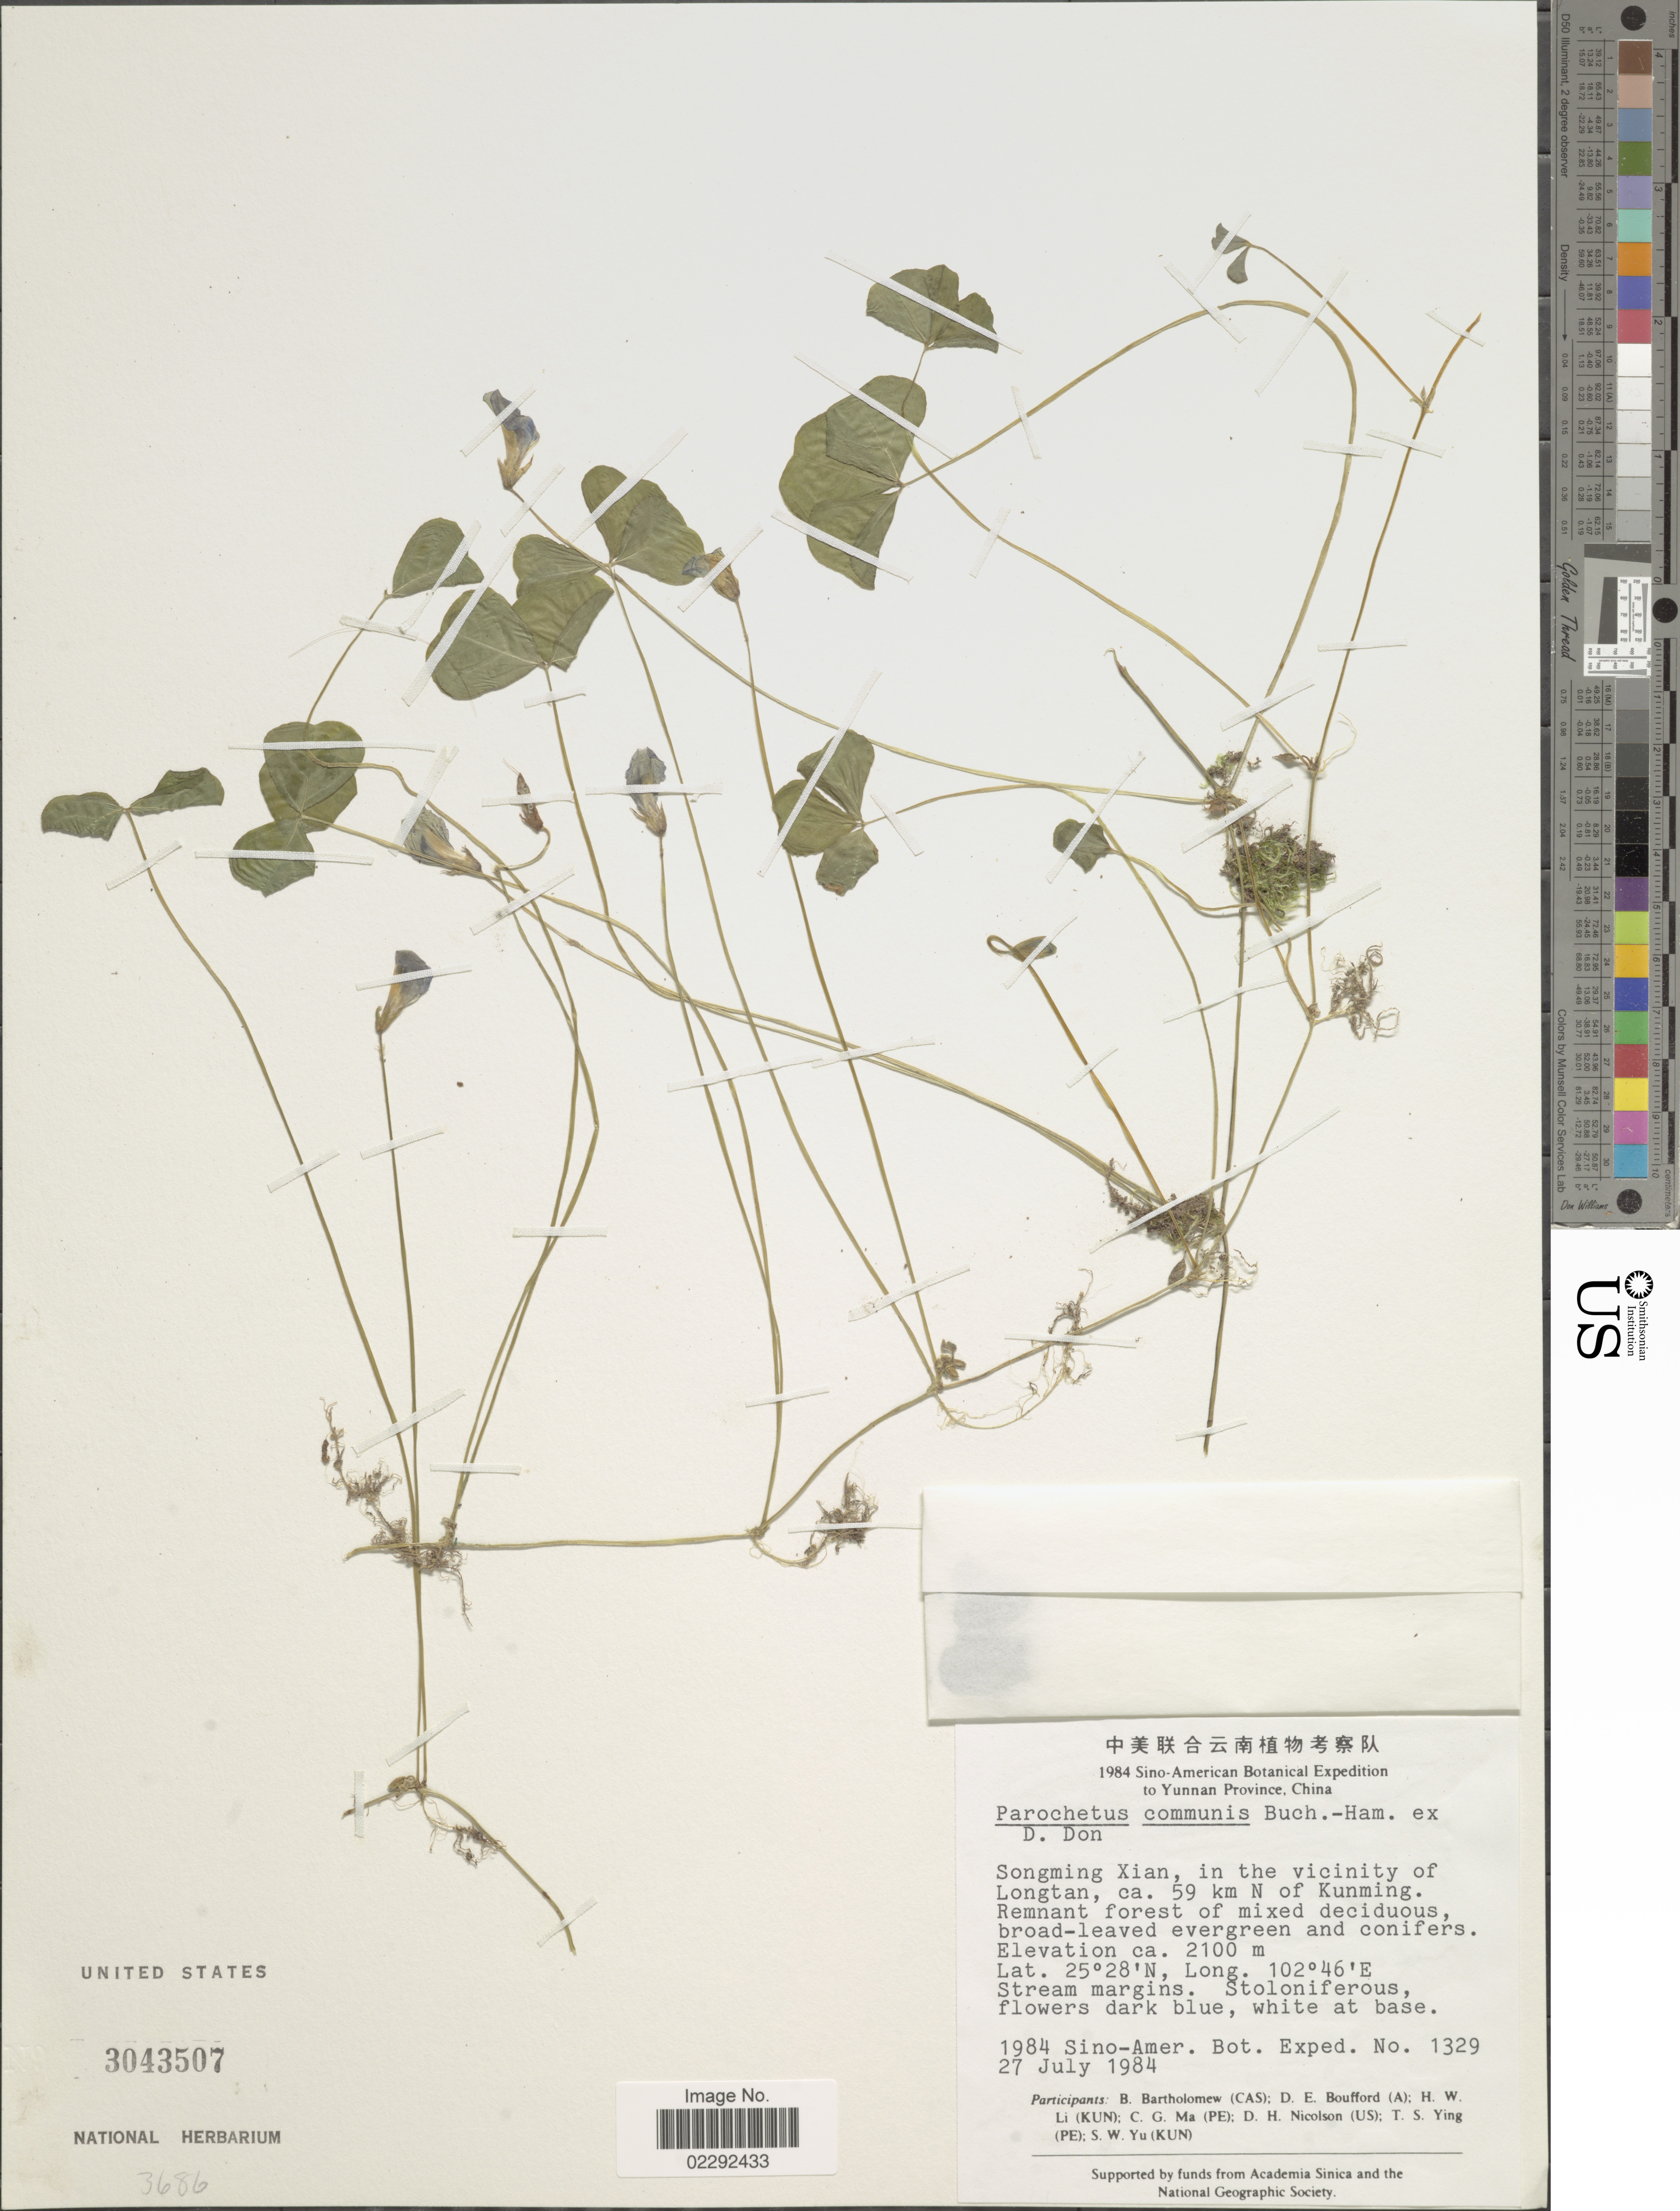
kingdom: Plantae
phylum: Tracheophyta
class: Magnoliopsida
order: Fabales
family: Fabaceae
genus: Parochetus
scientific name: Parochetus communis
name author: Buch.-Ham. ex D. Don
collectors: Sino-Amer. Bot. Exped. 1984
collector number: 1329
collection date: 1984-07-27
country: China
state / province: Yunnan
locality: Songming Xian, in the vicinity of Longtan, ca. 59 km N of Kunming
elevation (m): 2100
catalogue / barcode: US 3043507